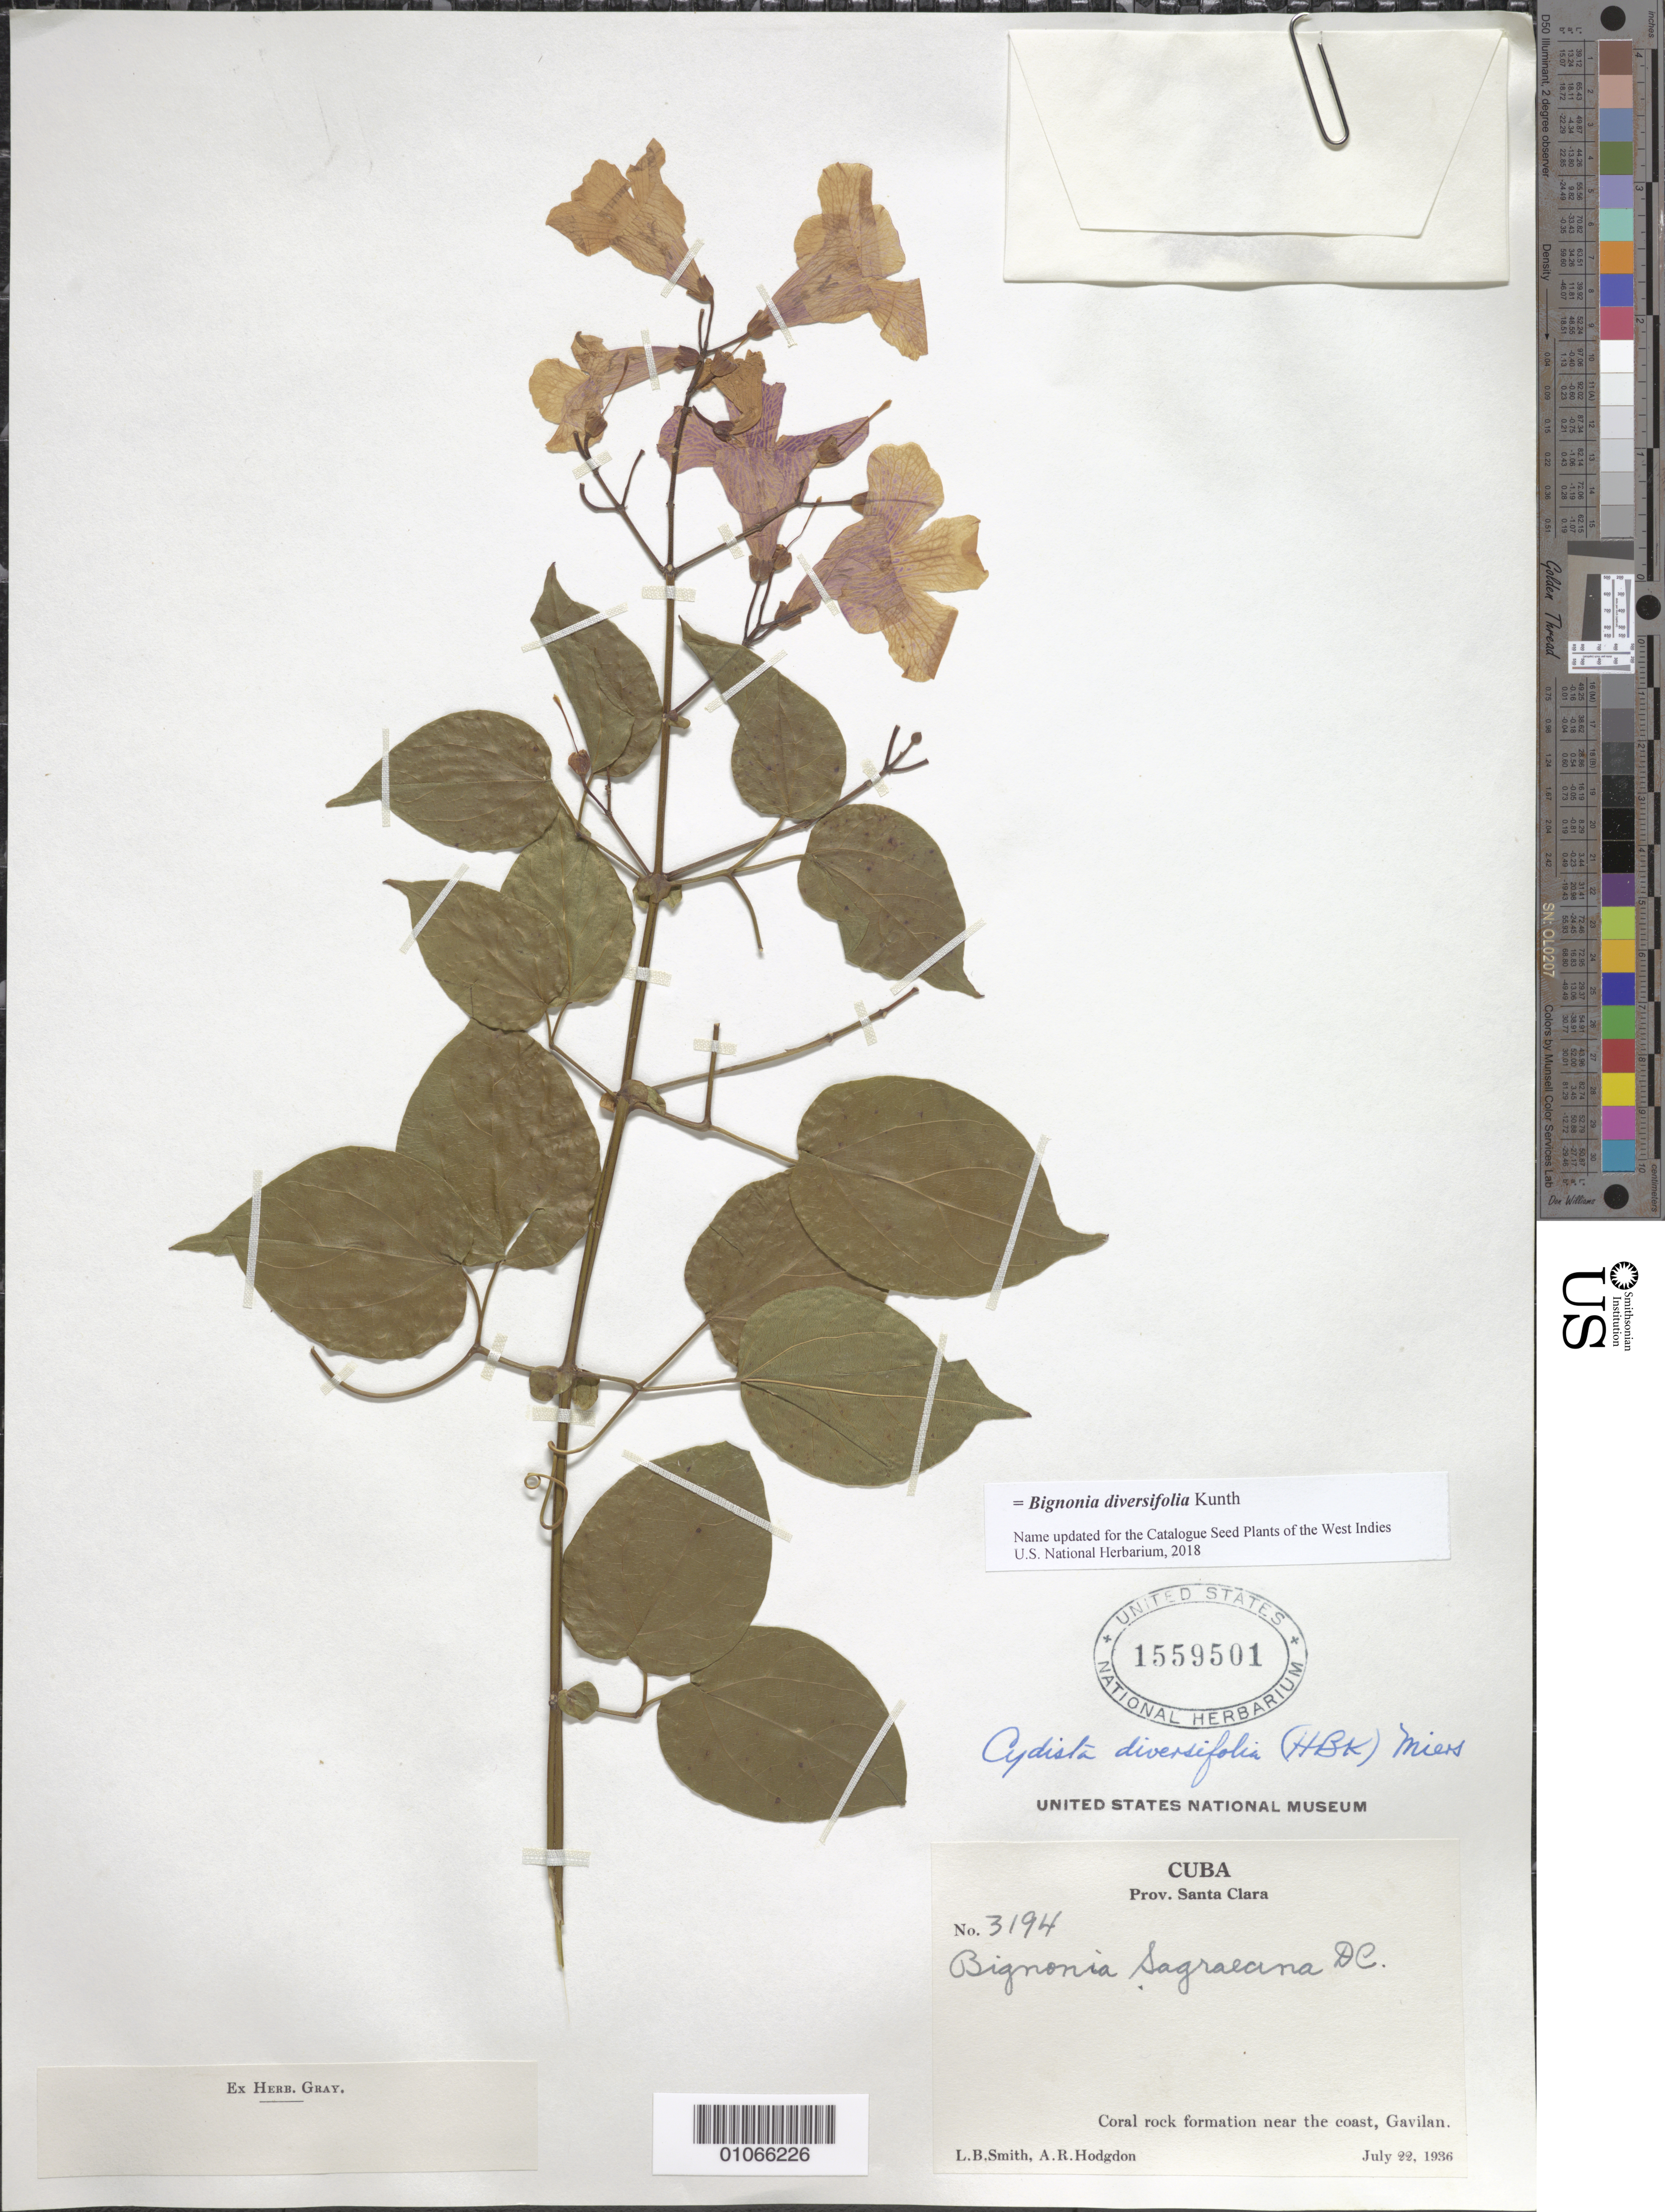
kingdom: Plantae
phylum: Tracheophyta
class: Magnoliopsida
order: Lamiales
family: Bignoniaceae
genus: Bignonia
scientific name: Bignonia diversifolia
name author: Kunth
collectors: L. Smith & A. R. Hodgdon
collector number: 3194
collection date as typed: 21 Jul 1936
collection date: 1936-07-21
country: Cuba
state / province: Villa Clara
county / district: Santa Clara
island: Cuba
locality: Gavilan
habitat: Coral rock formation near the coast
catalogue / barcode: US 1559501